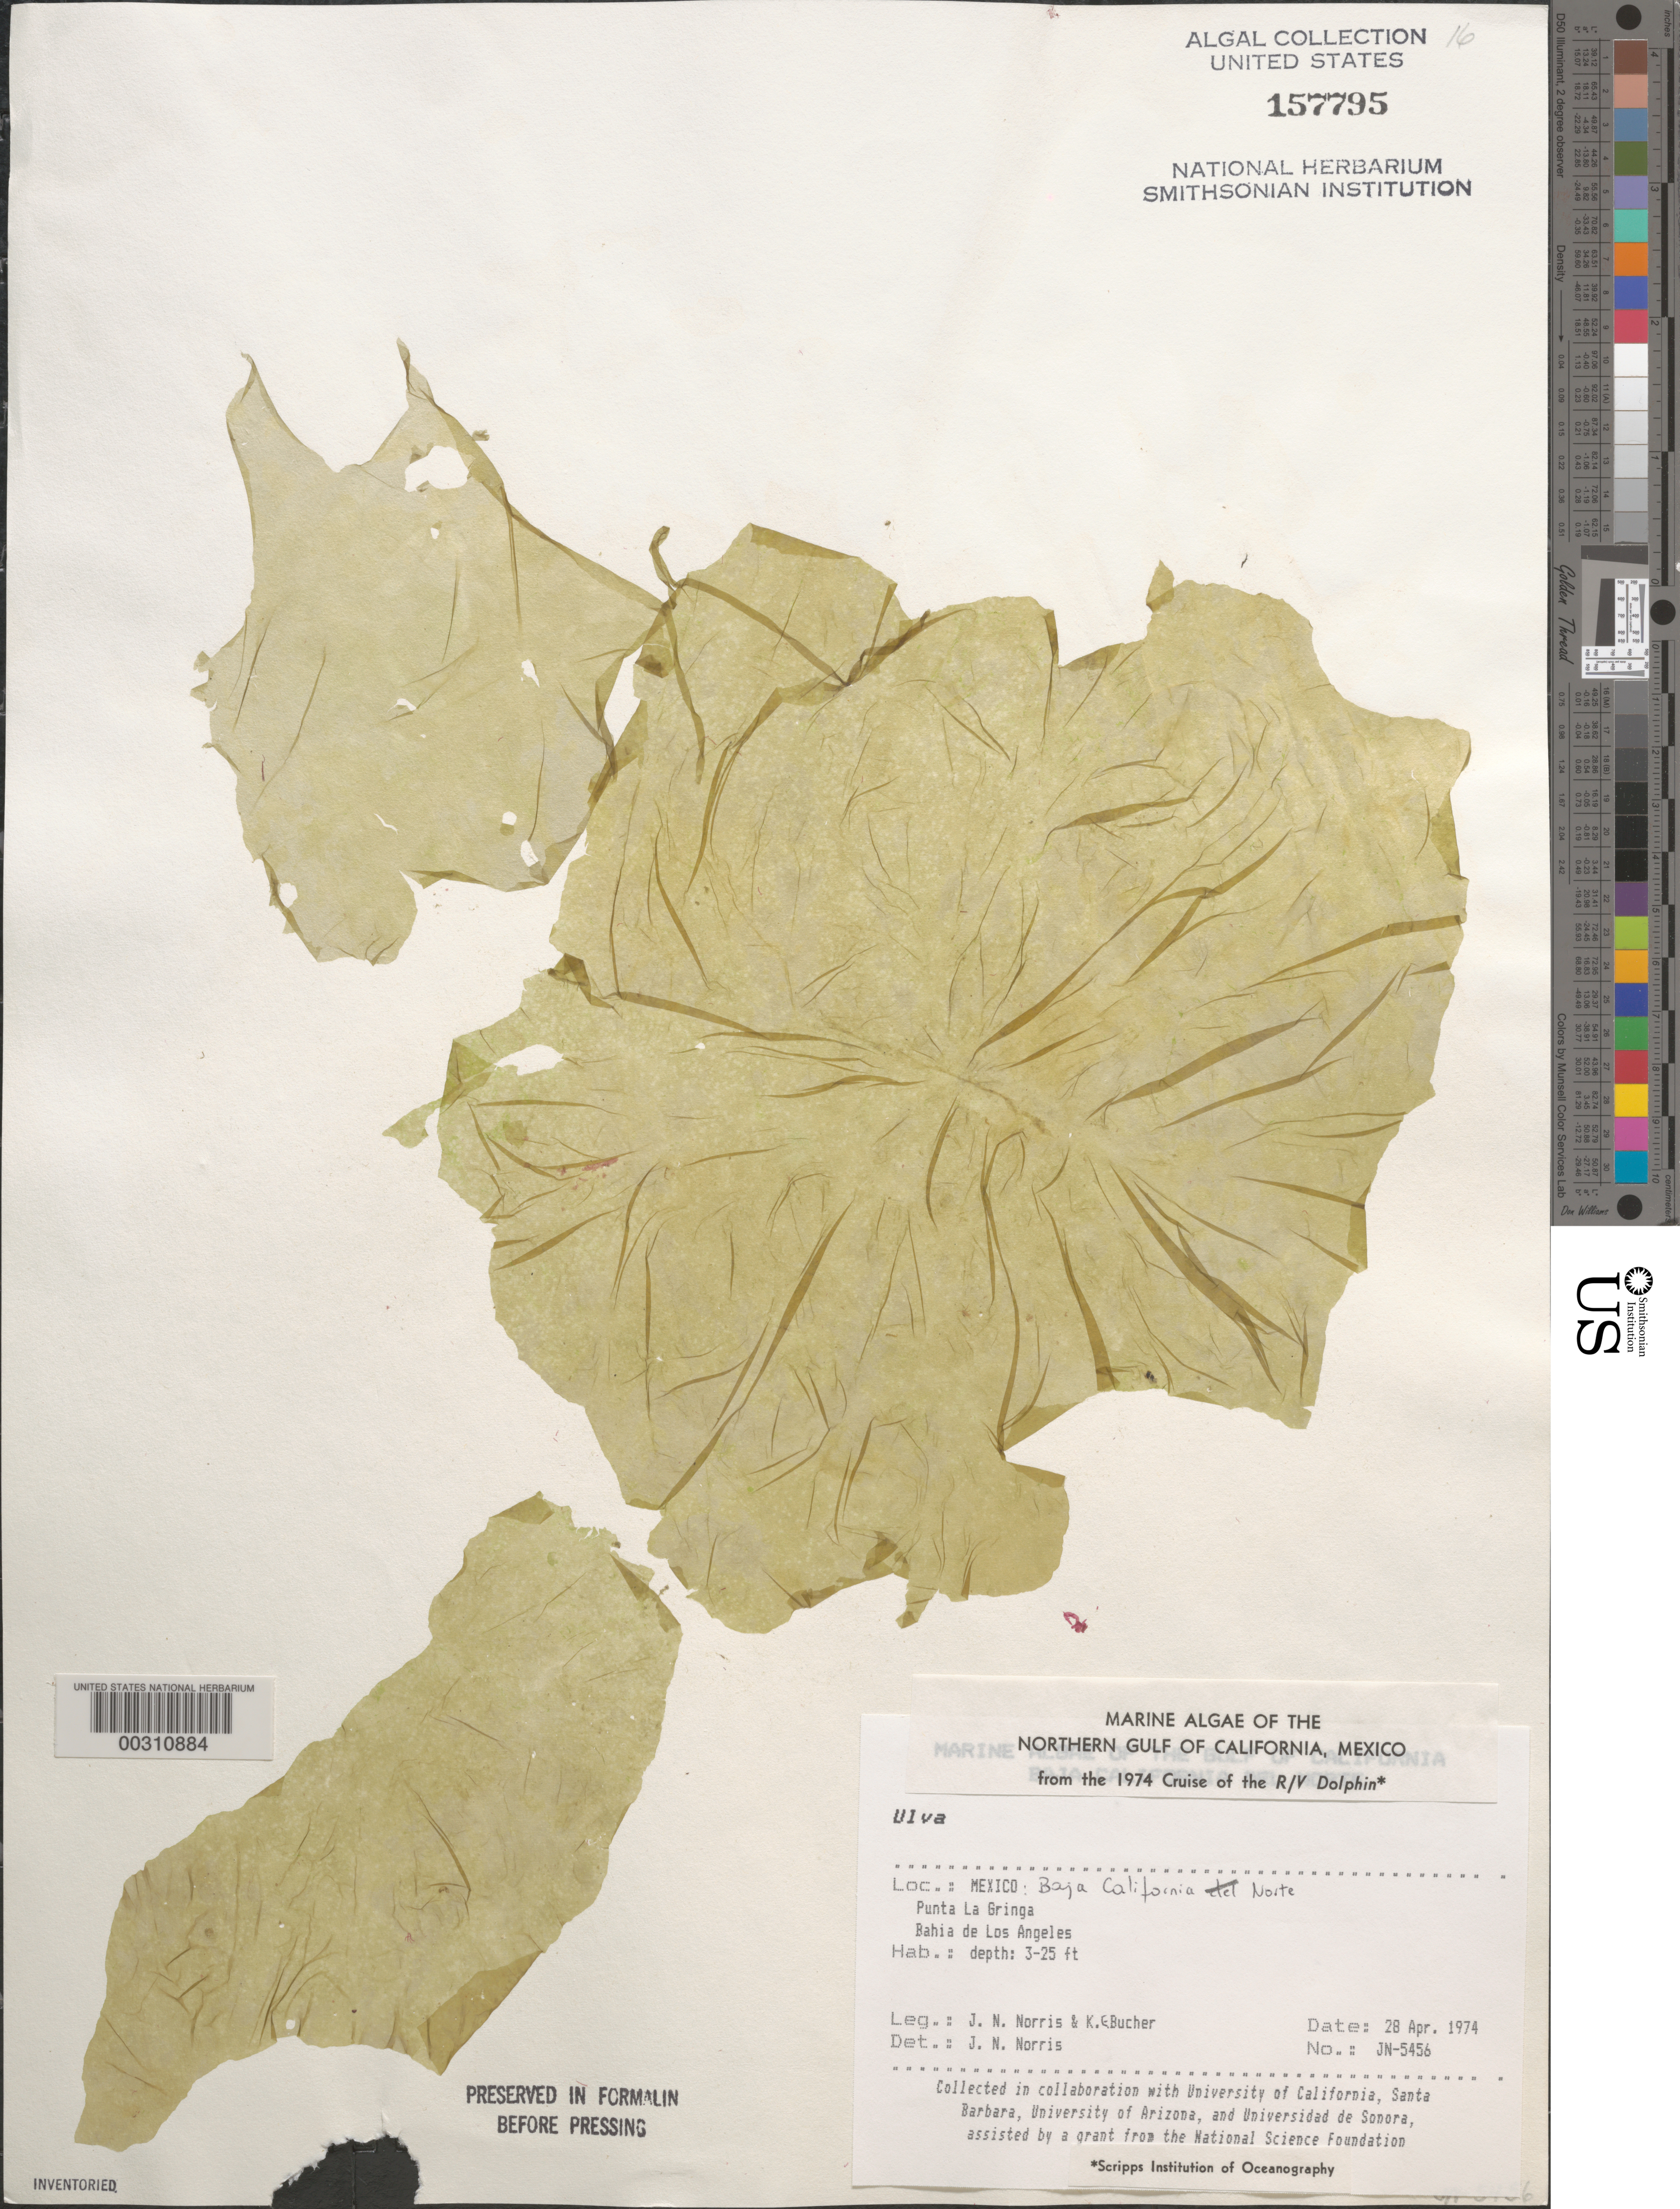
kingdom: Plantae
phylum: Chlorophyta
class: Ulvophyceae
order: Ulvales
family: Ulvaceae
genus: Ulva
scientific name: Ulva sp.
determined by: Norris, James N.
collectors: J. N. Norris & K. E. Bucher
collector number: JN-5456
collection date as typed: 28 Apr 1974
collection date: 1974-04-28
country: Mexico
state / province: Baja California Norte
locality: Punta La Gringa, Bahia de los Angeles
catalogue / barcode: US 157795